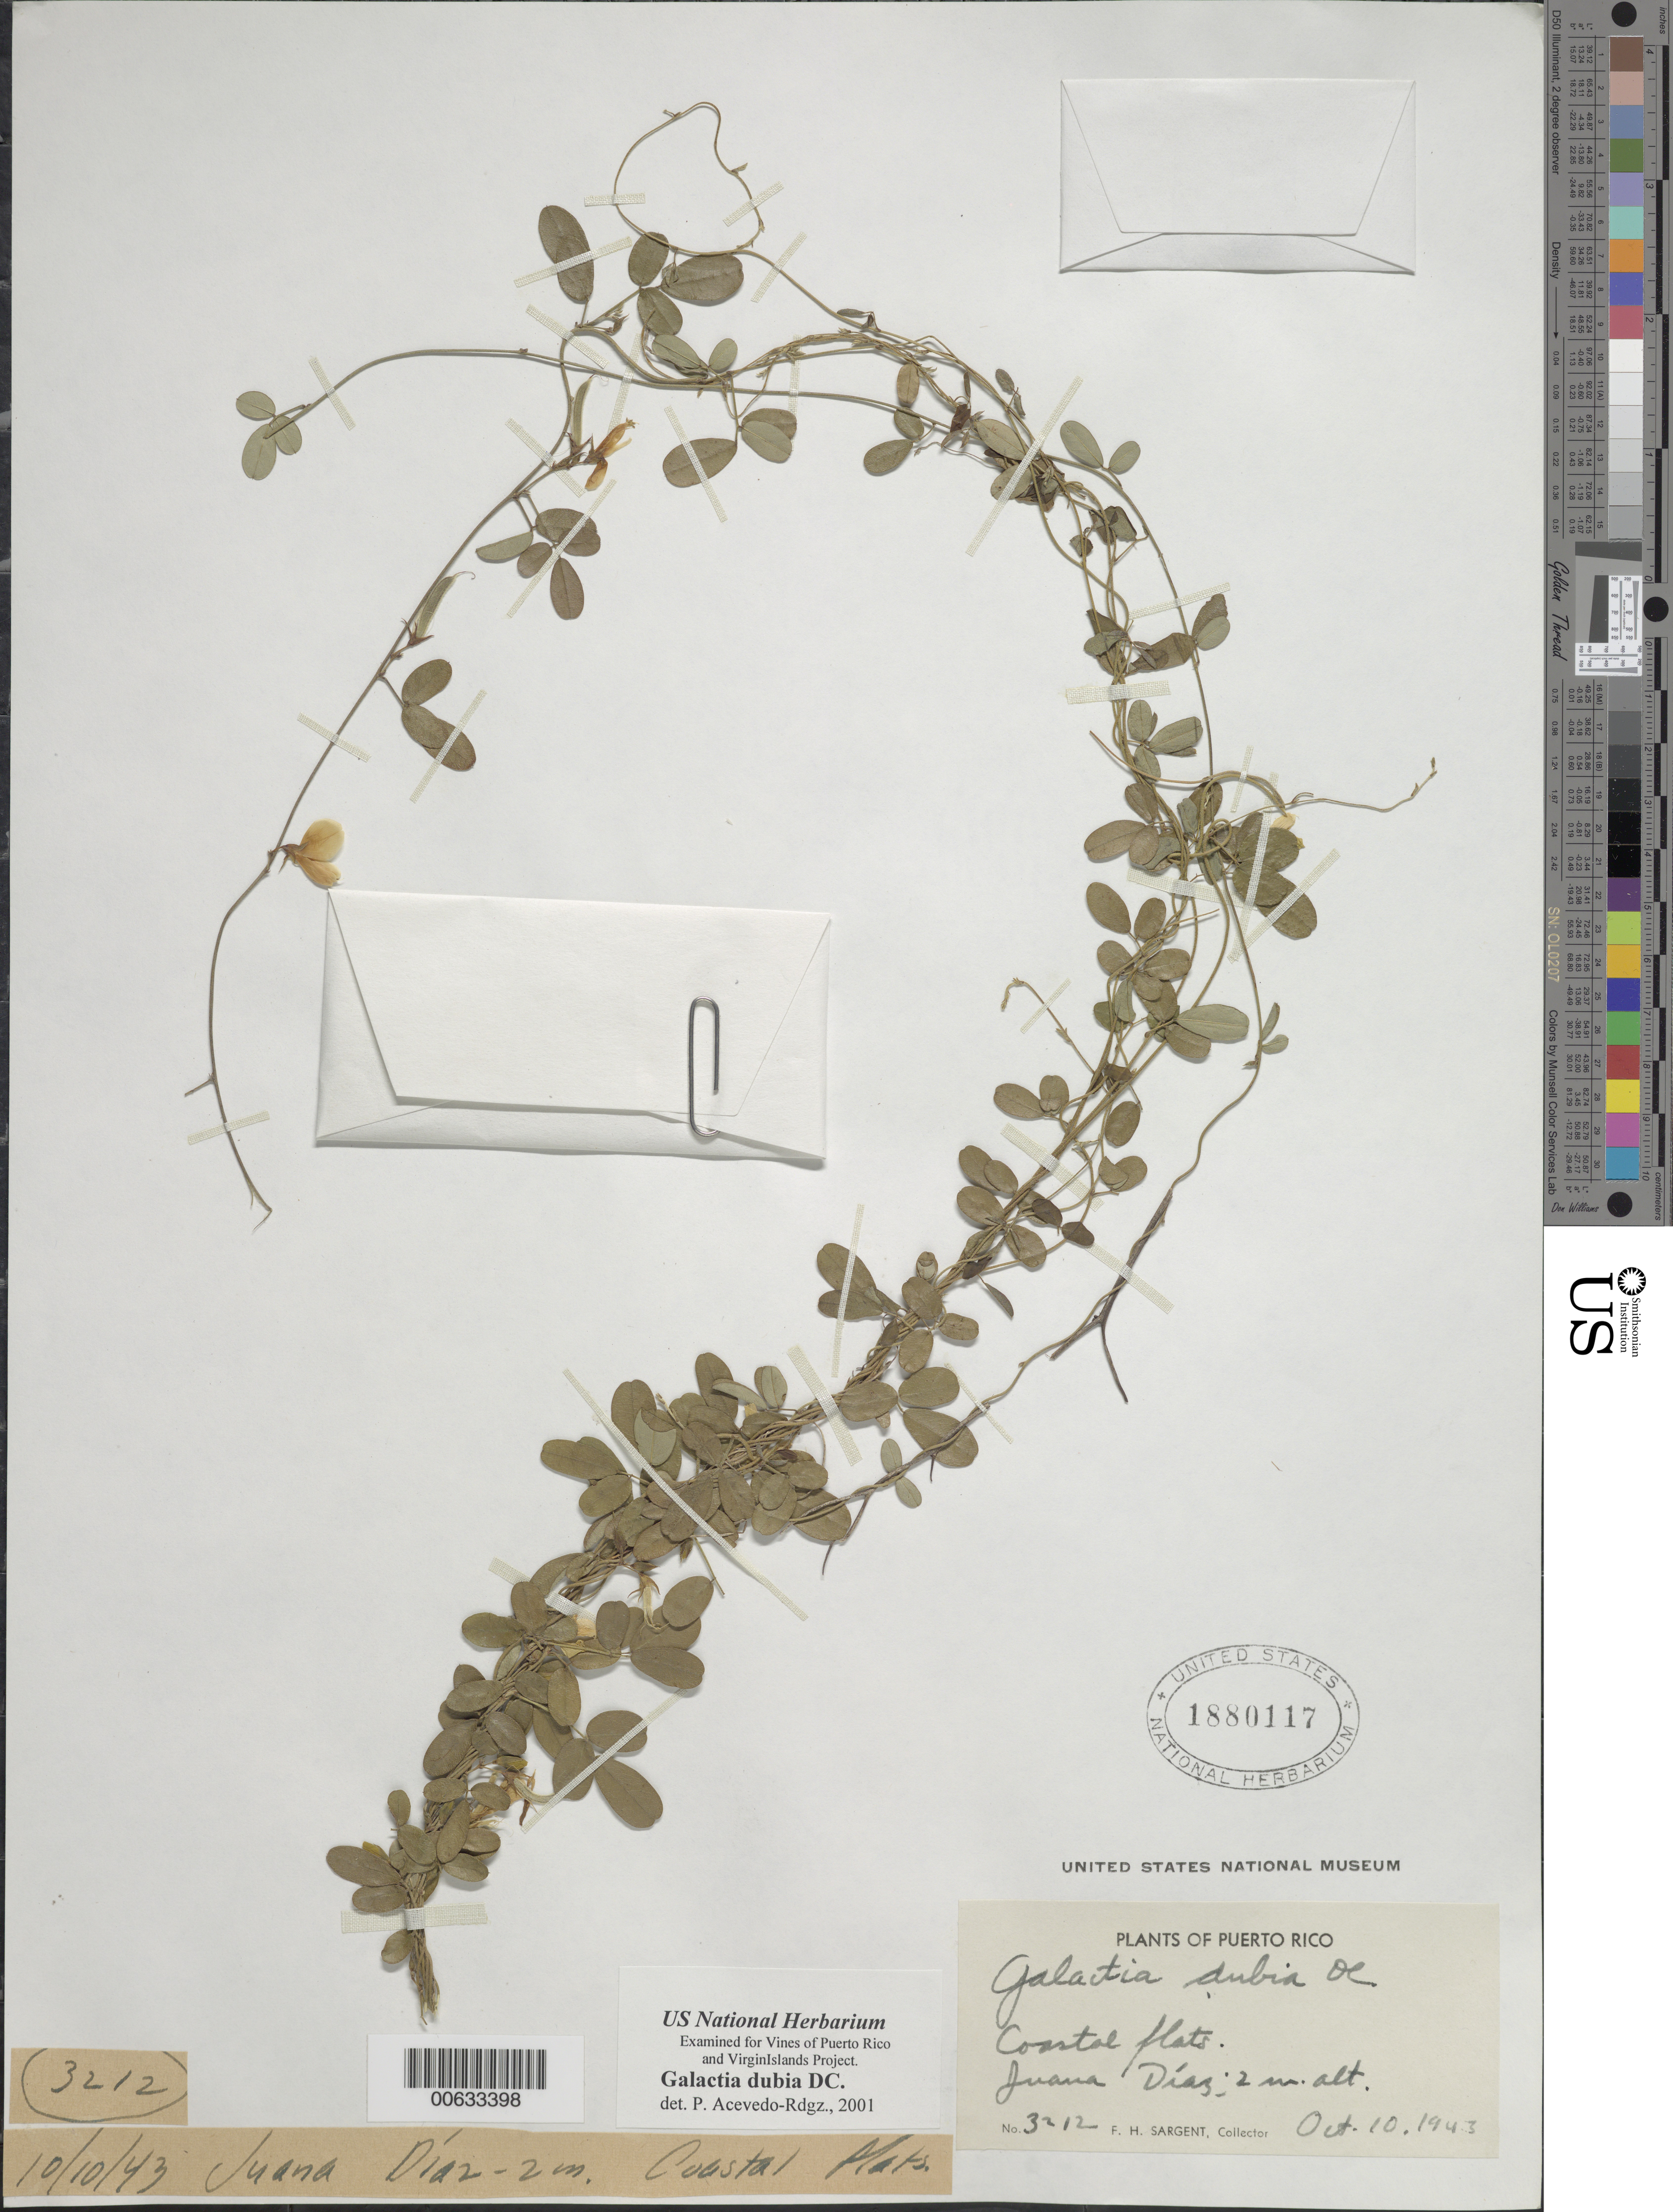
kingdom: Plantae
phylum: Tracheophyta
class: Magnoliopsida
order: Fabales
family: Fabaceae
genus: Galactia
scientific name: Galactia dubia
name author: DC.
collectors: F. H. Sargent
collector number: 3212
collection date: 1943-10-10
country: Puerto Rico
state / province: Juana Diaz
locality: Juana Diaz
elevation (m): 2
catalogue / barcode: US 1880117